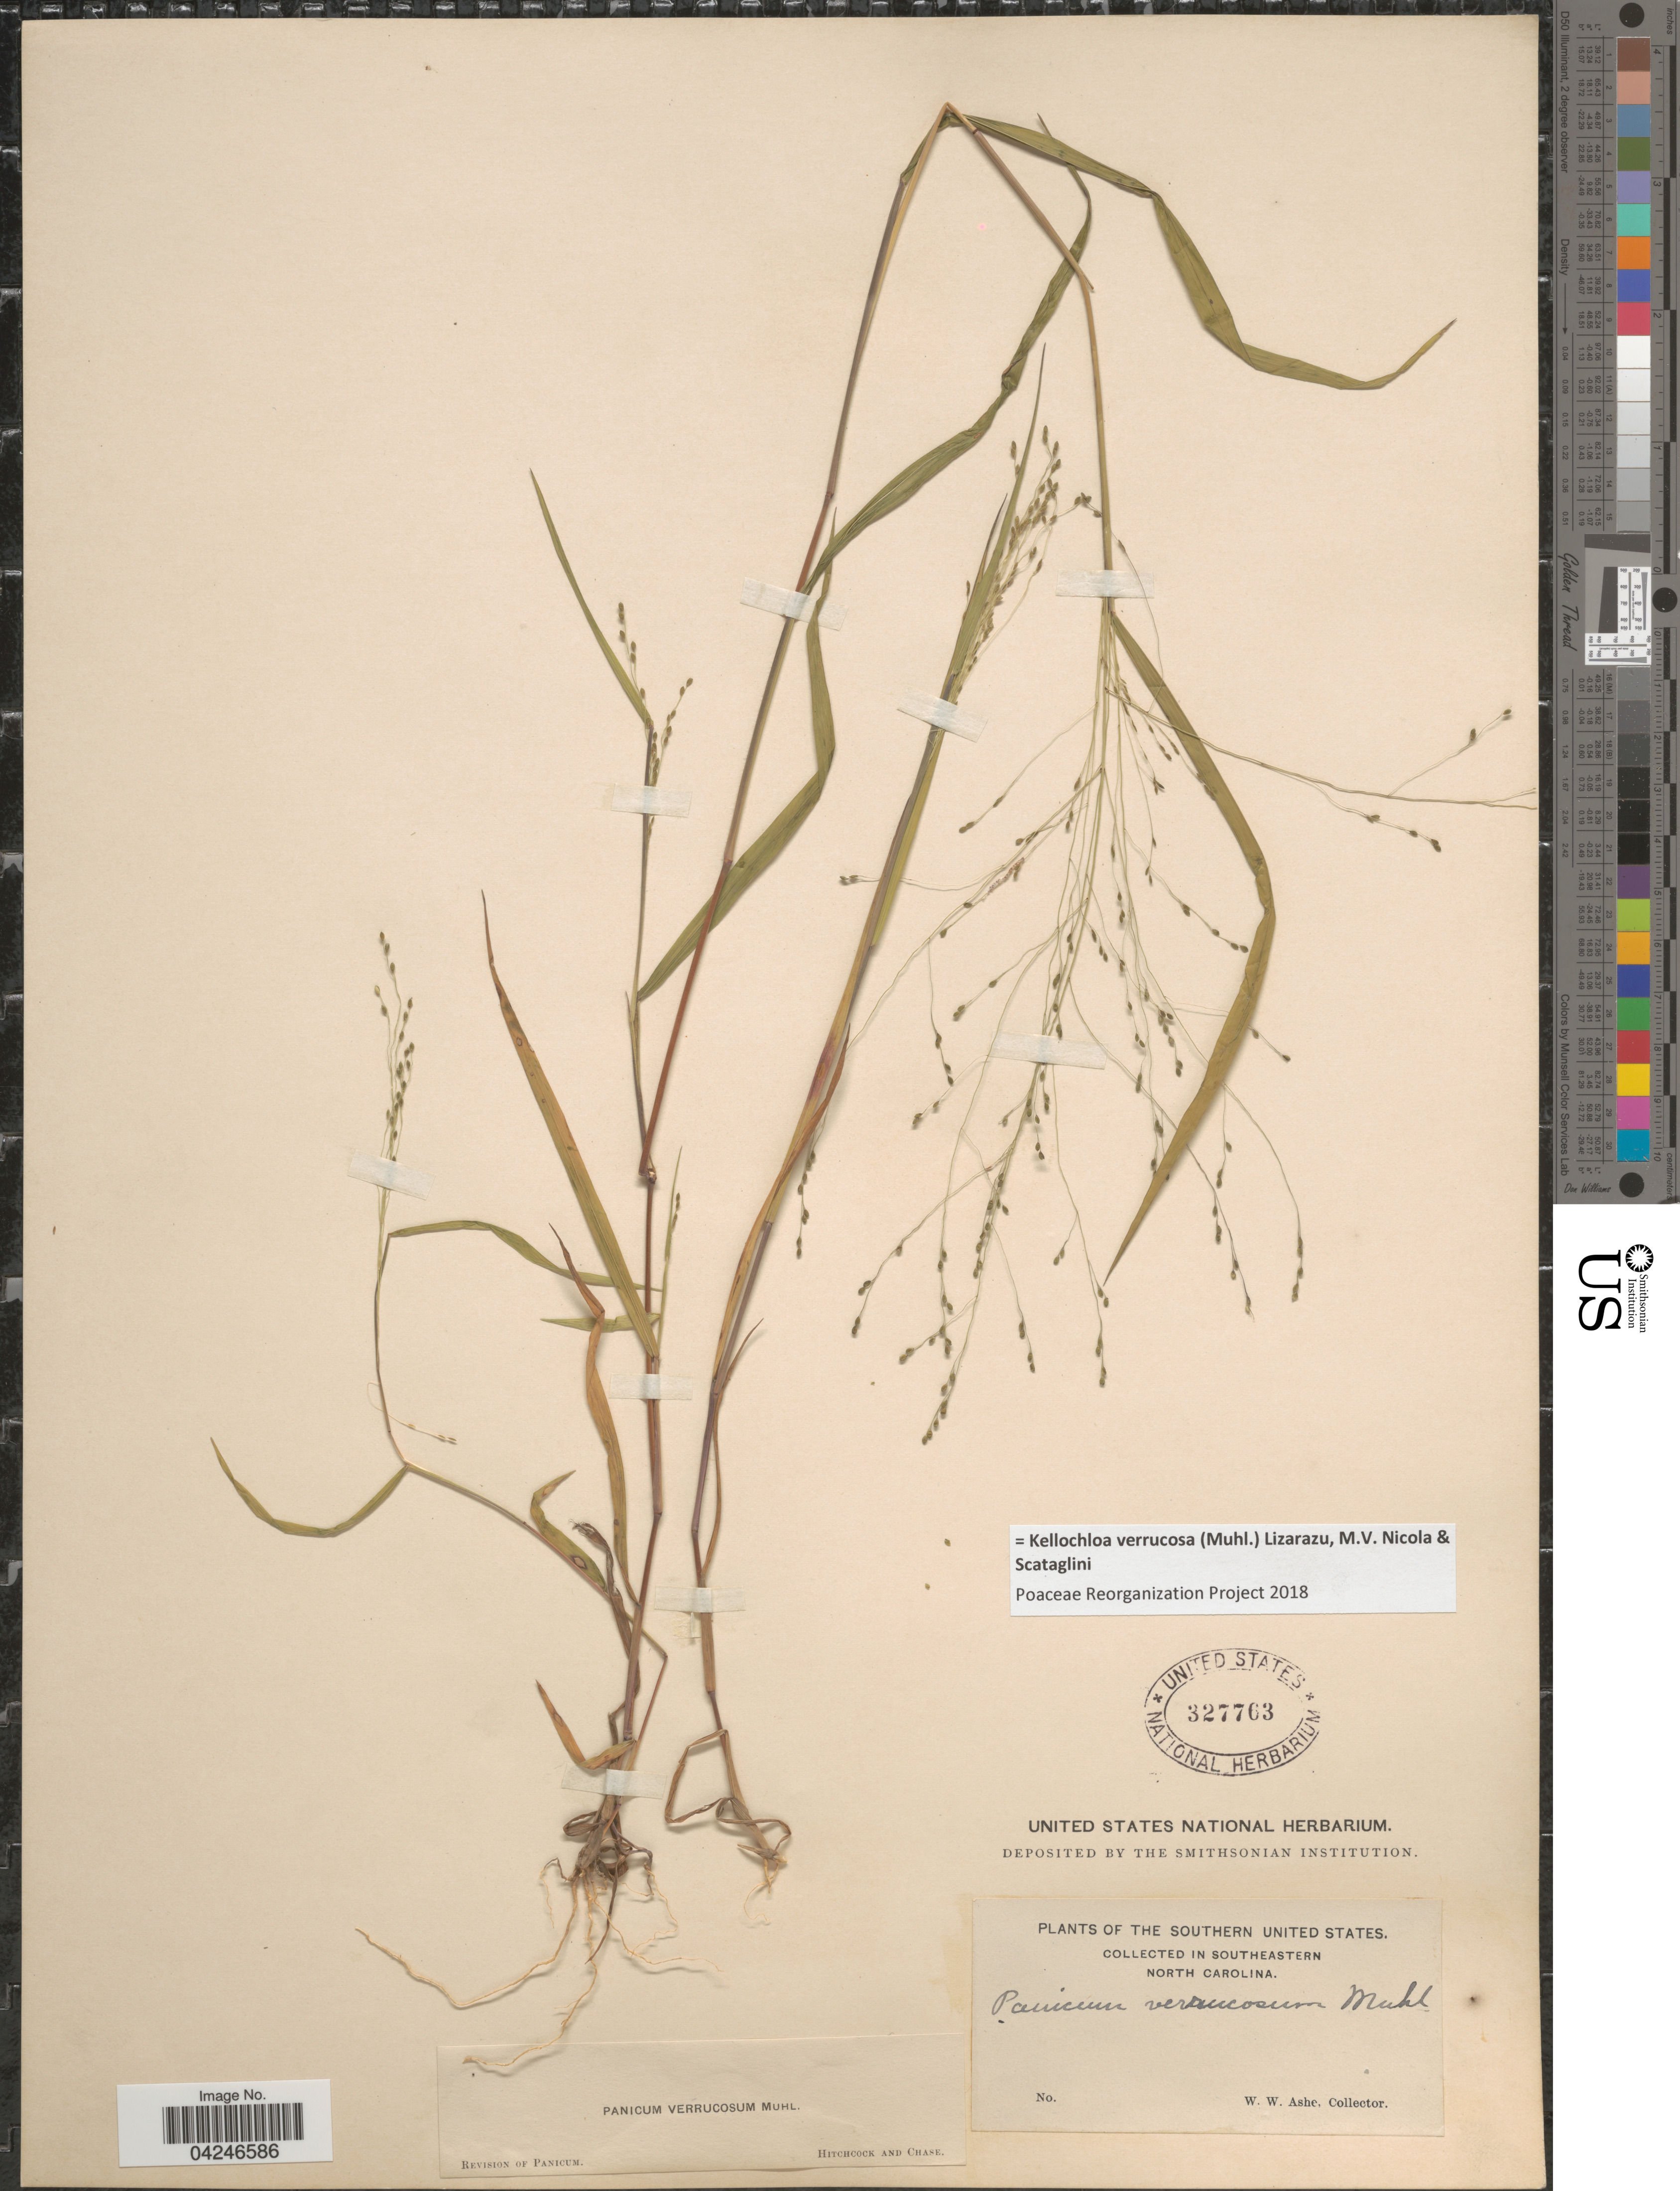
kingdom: Plantae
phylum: Tracheophyta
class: Liliopsida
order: Poales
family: Poaceae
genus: Kellochloa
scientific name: Kellochloa verrucosa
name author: (Muhl.) Lizarazu et al.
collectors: W. W. Ashe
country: United States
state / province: North Carolina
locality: The Southern United States. In Southeastern North Carolina.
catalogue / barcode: US 327763